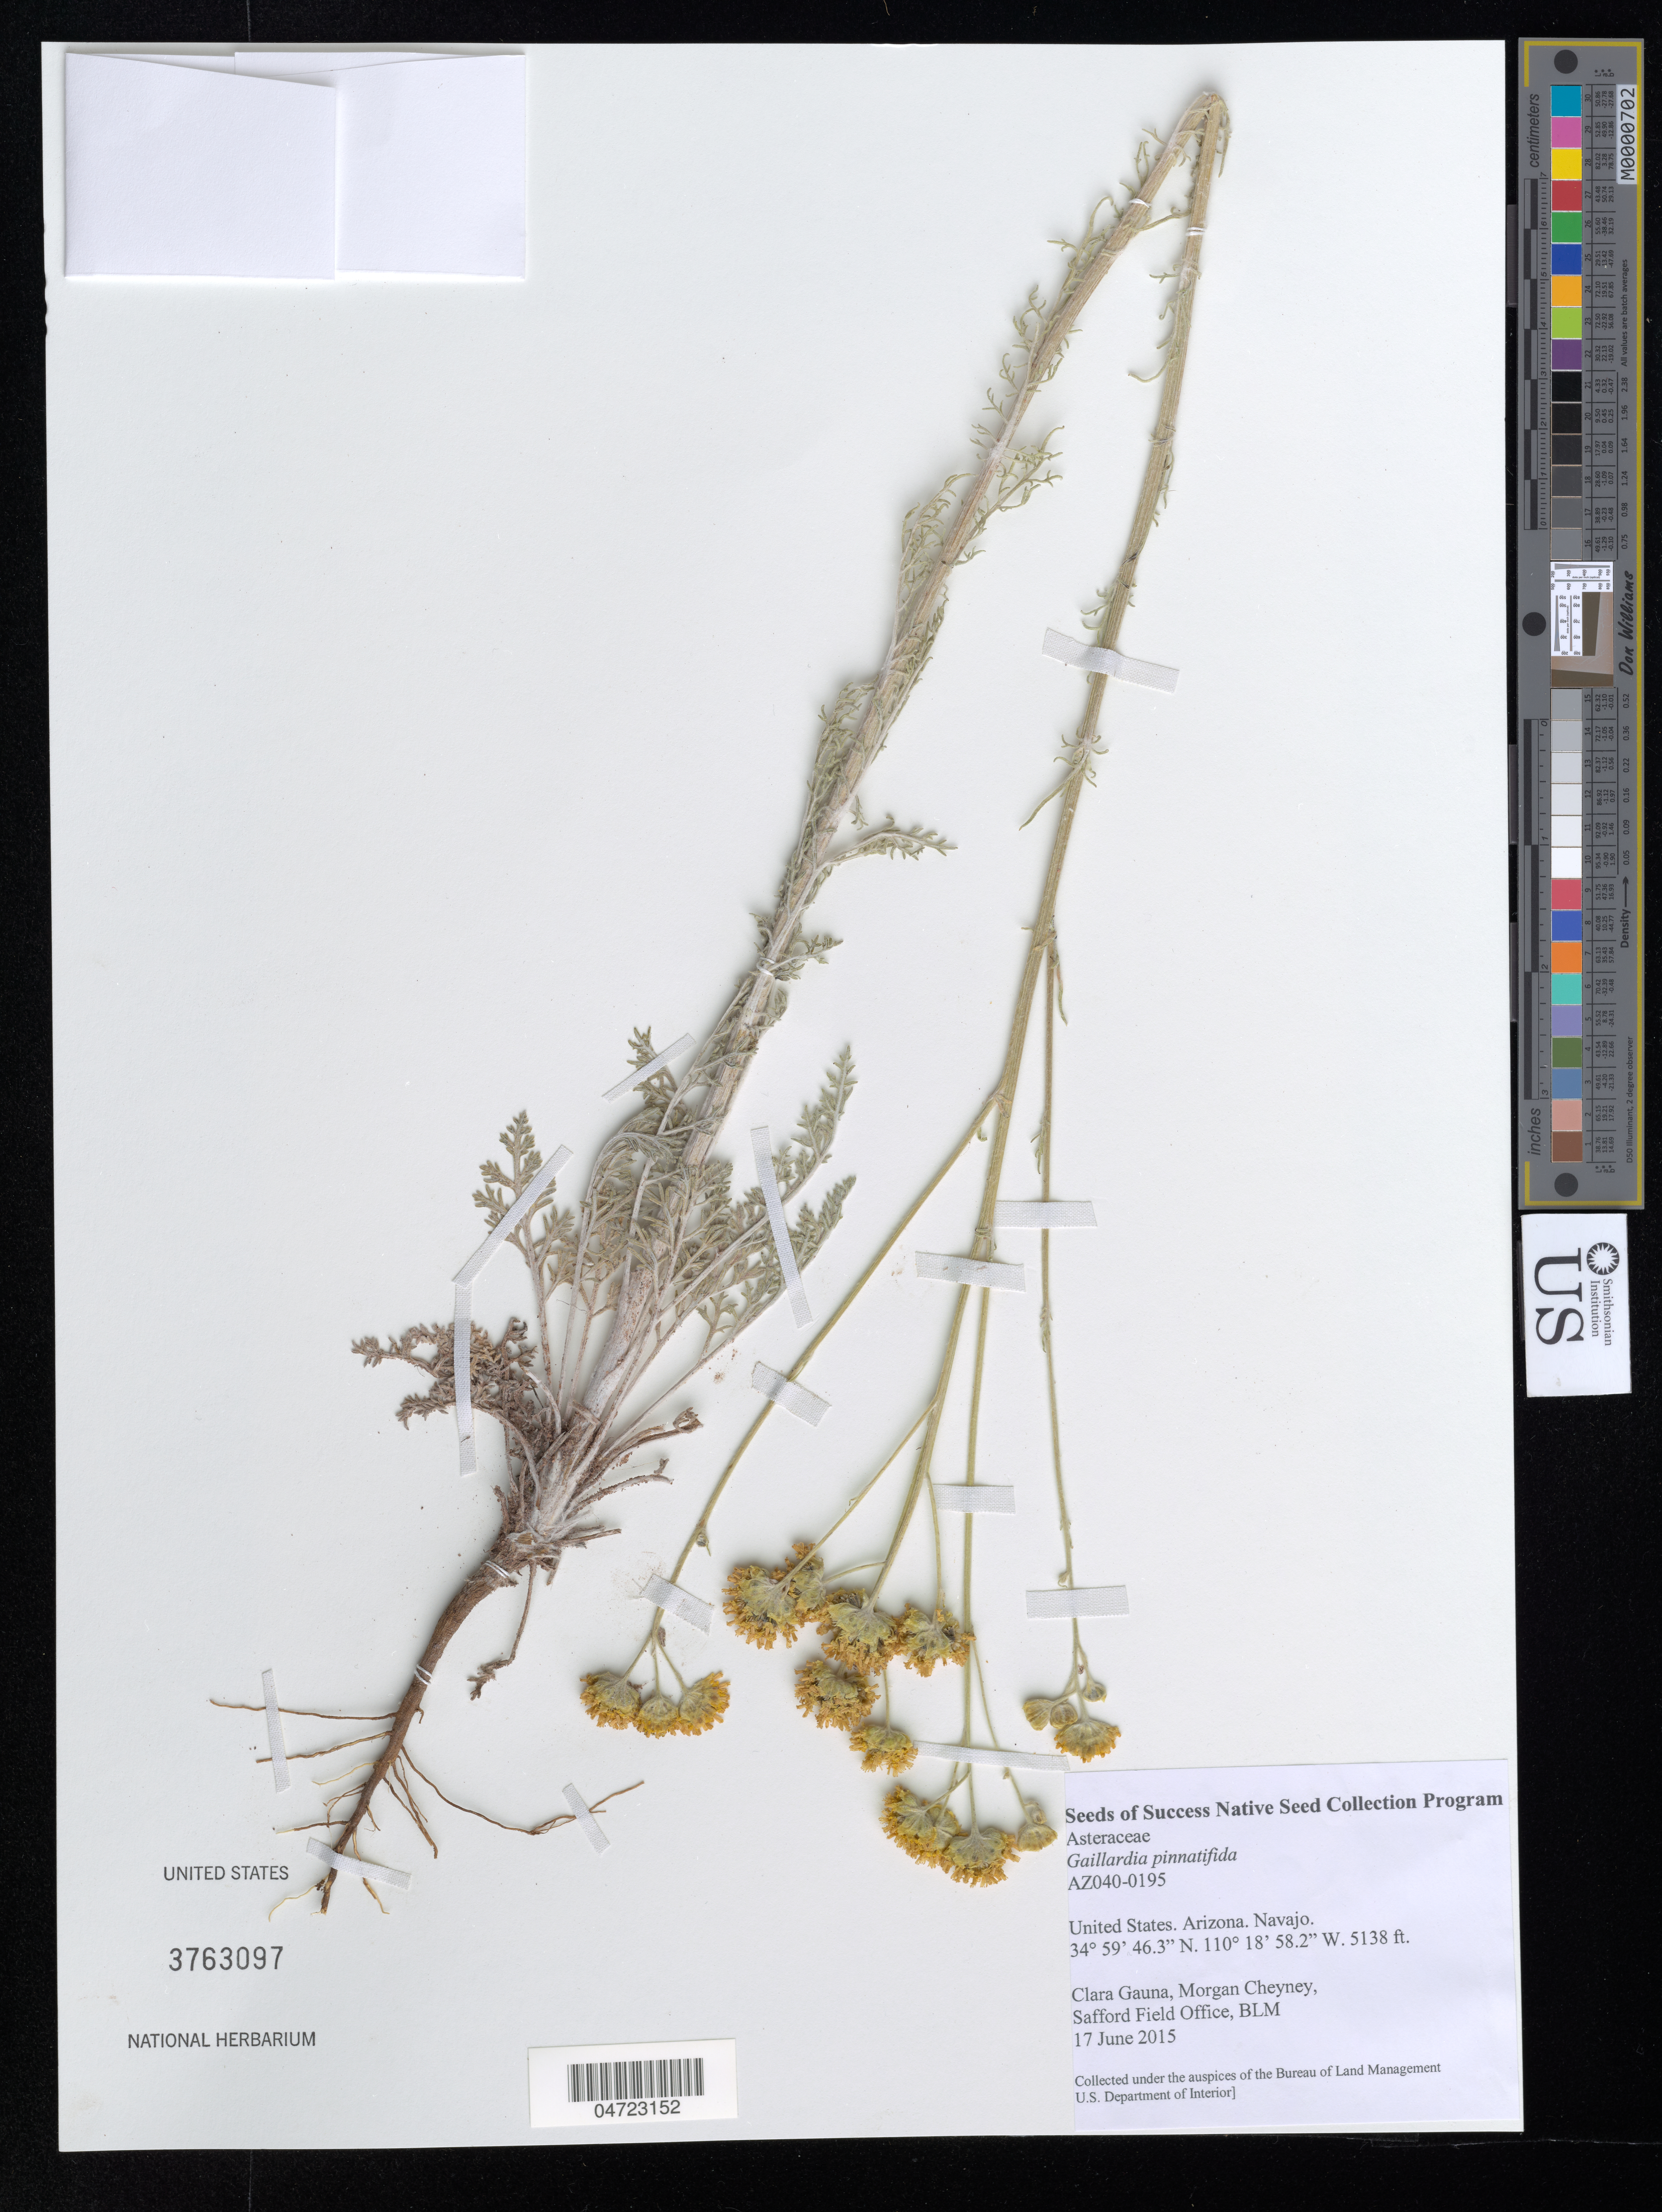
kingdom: Plantae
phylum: Tracheophyta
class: Magnoliopsida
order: Asterales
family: Asteraceae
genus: Gaillardia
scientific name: Gaillardia pinnatifida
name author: Torr.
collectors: C. Gauna & M. Cheyney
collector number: AZ040-0195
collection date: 2015-06-17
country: United States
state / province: Arizona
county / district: Navajo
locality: Navajo.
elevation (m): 1566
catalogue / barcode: US 3763097